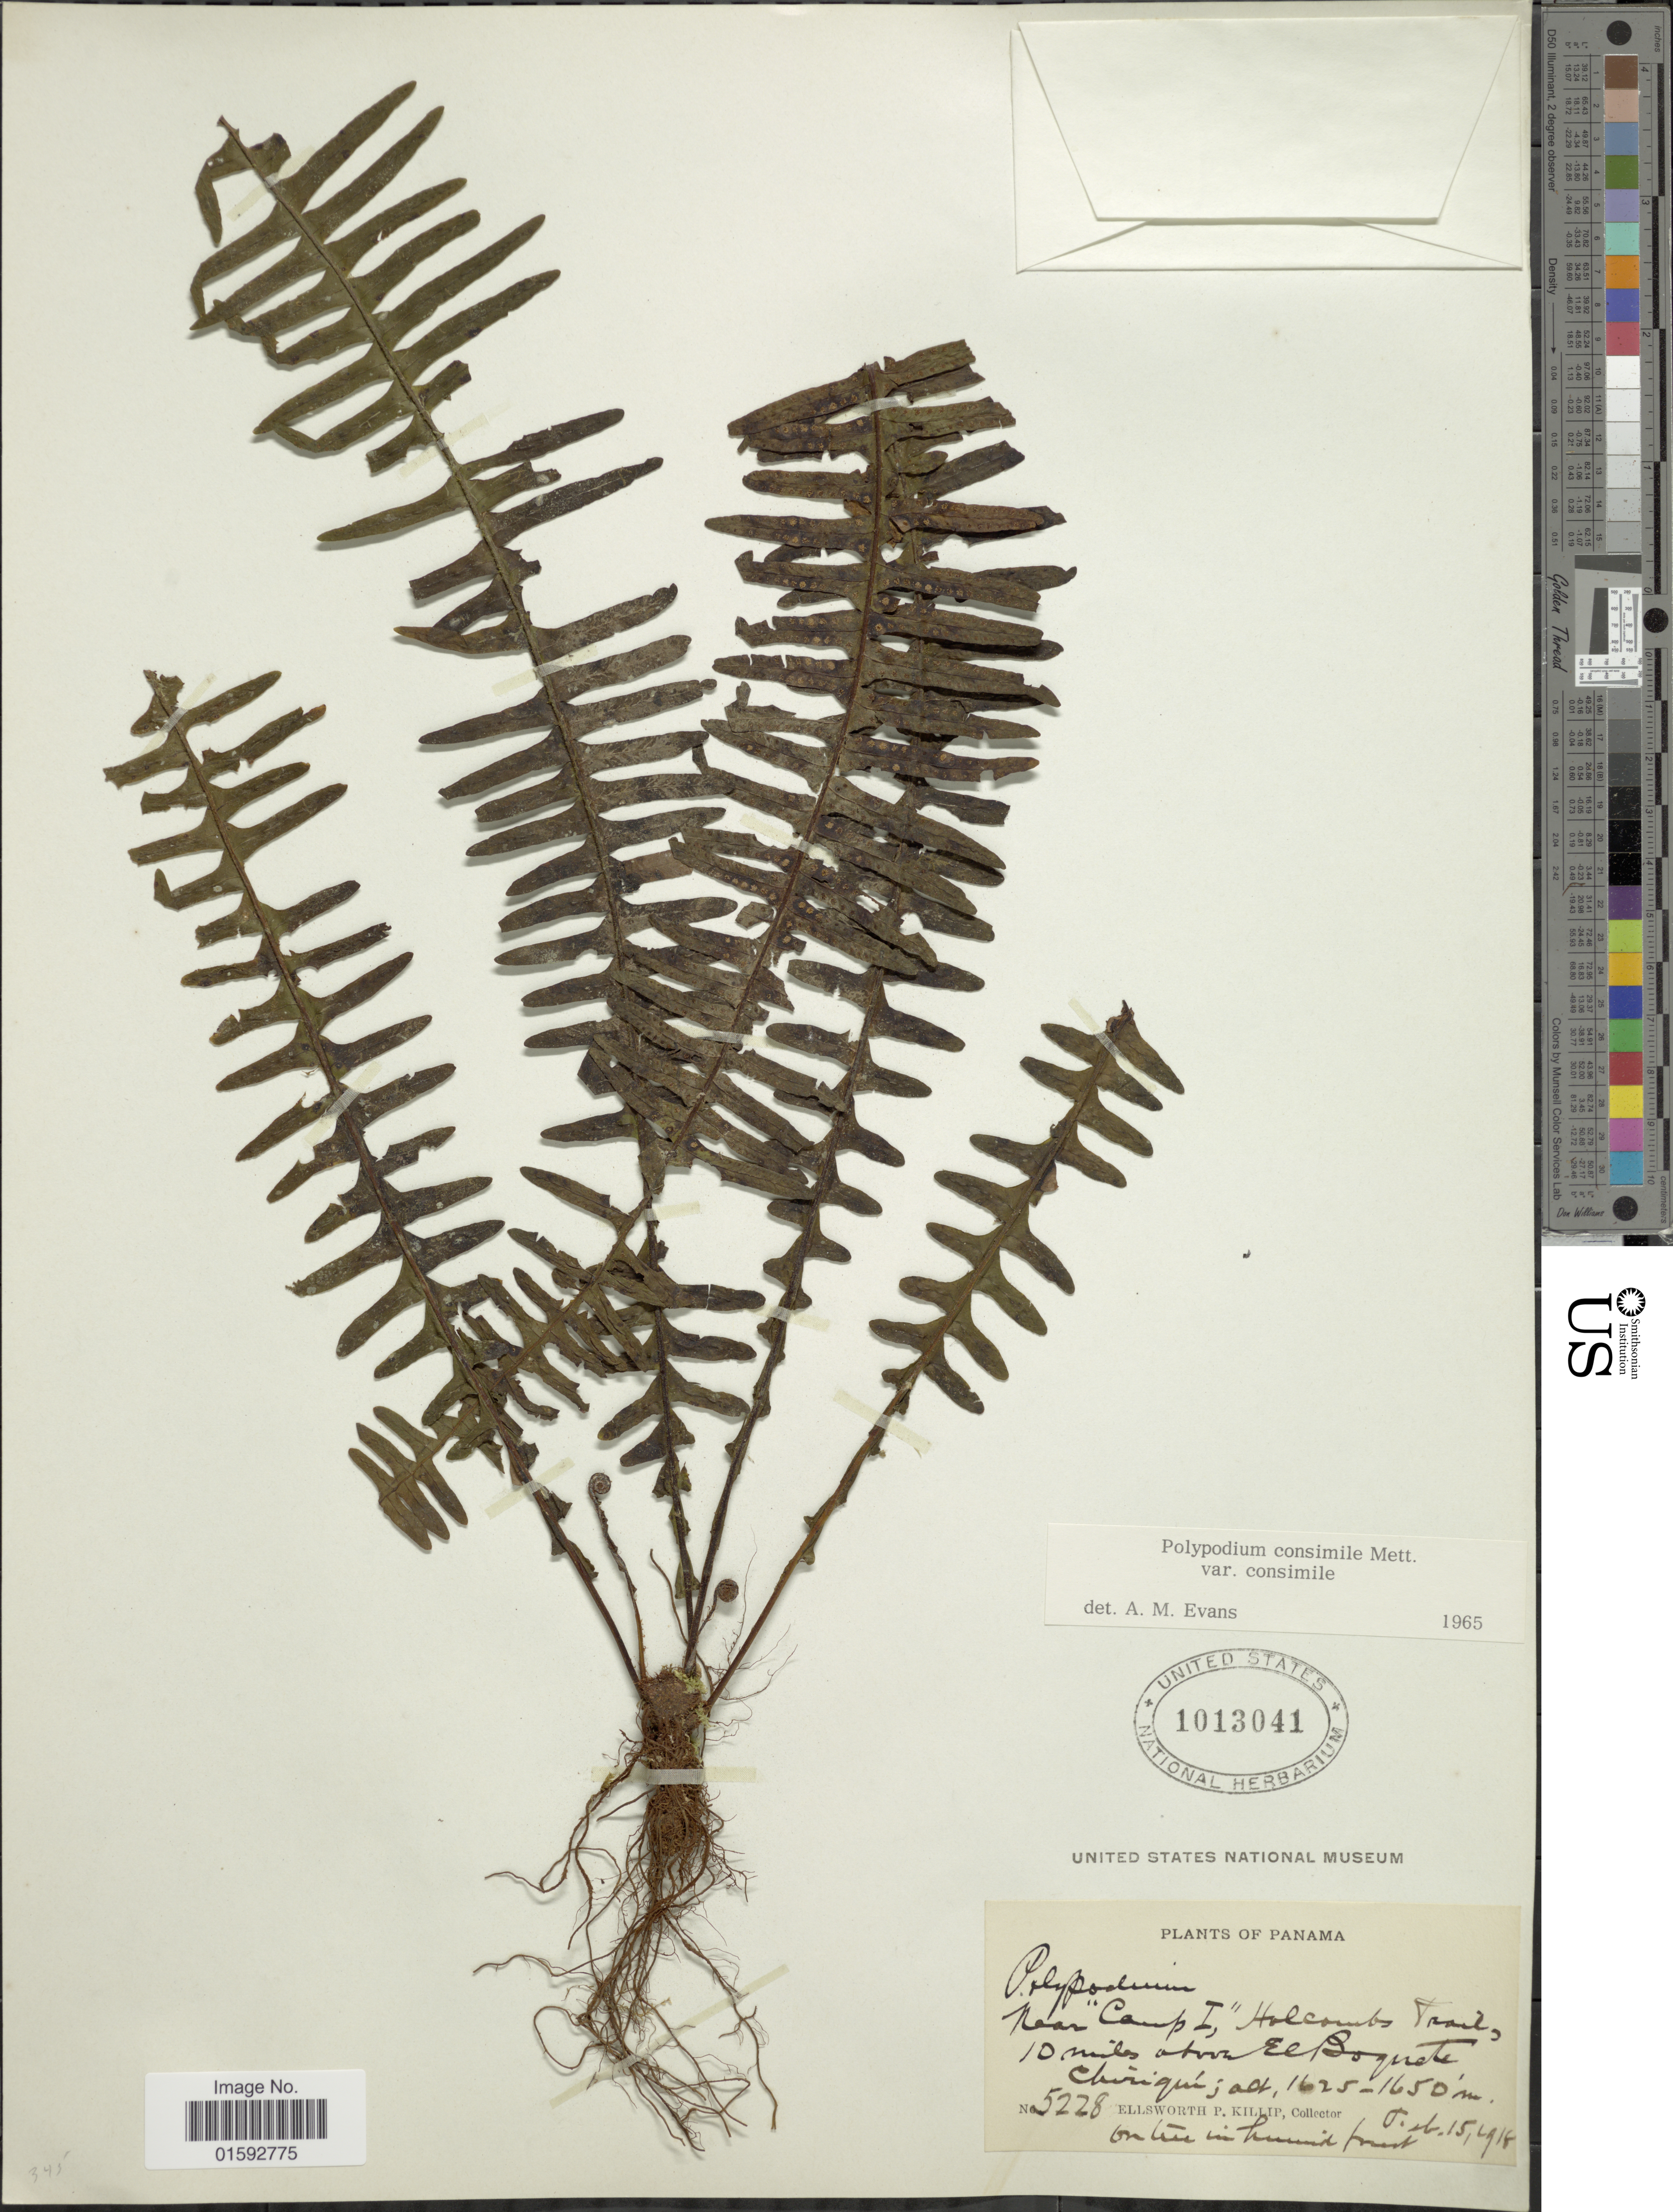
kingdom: Plantae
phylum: Tracheophyta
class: Polypodiopsida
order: Polypodiales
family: Polypodiaceae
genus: Pecluma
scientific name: Pecluma consimilis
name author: (Mett.) M.G. Price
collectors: E. P. Killip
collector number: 5228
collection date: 1918-02-15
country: Panama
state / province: Chiriqui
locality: Near "Camp I, " Holcombs Trail, 10 miles above El Boquete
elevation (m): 1625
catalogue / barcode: US 1013041